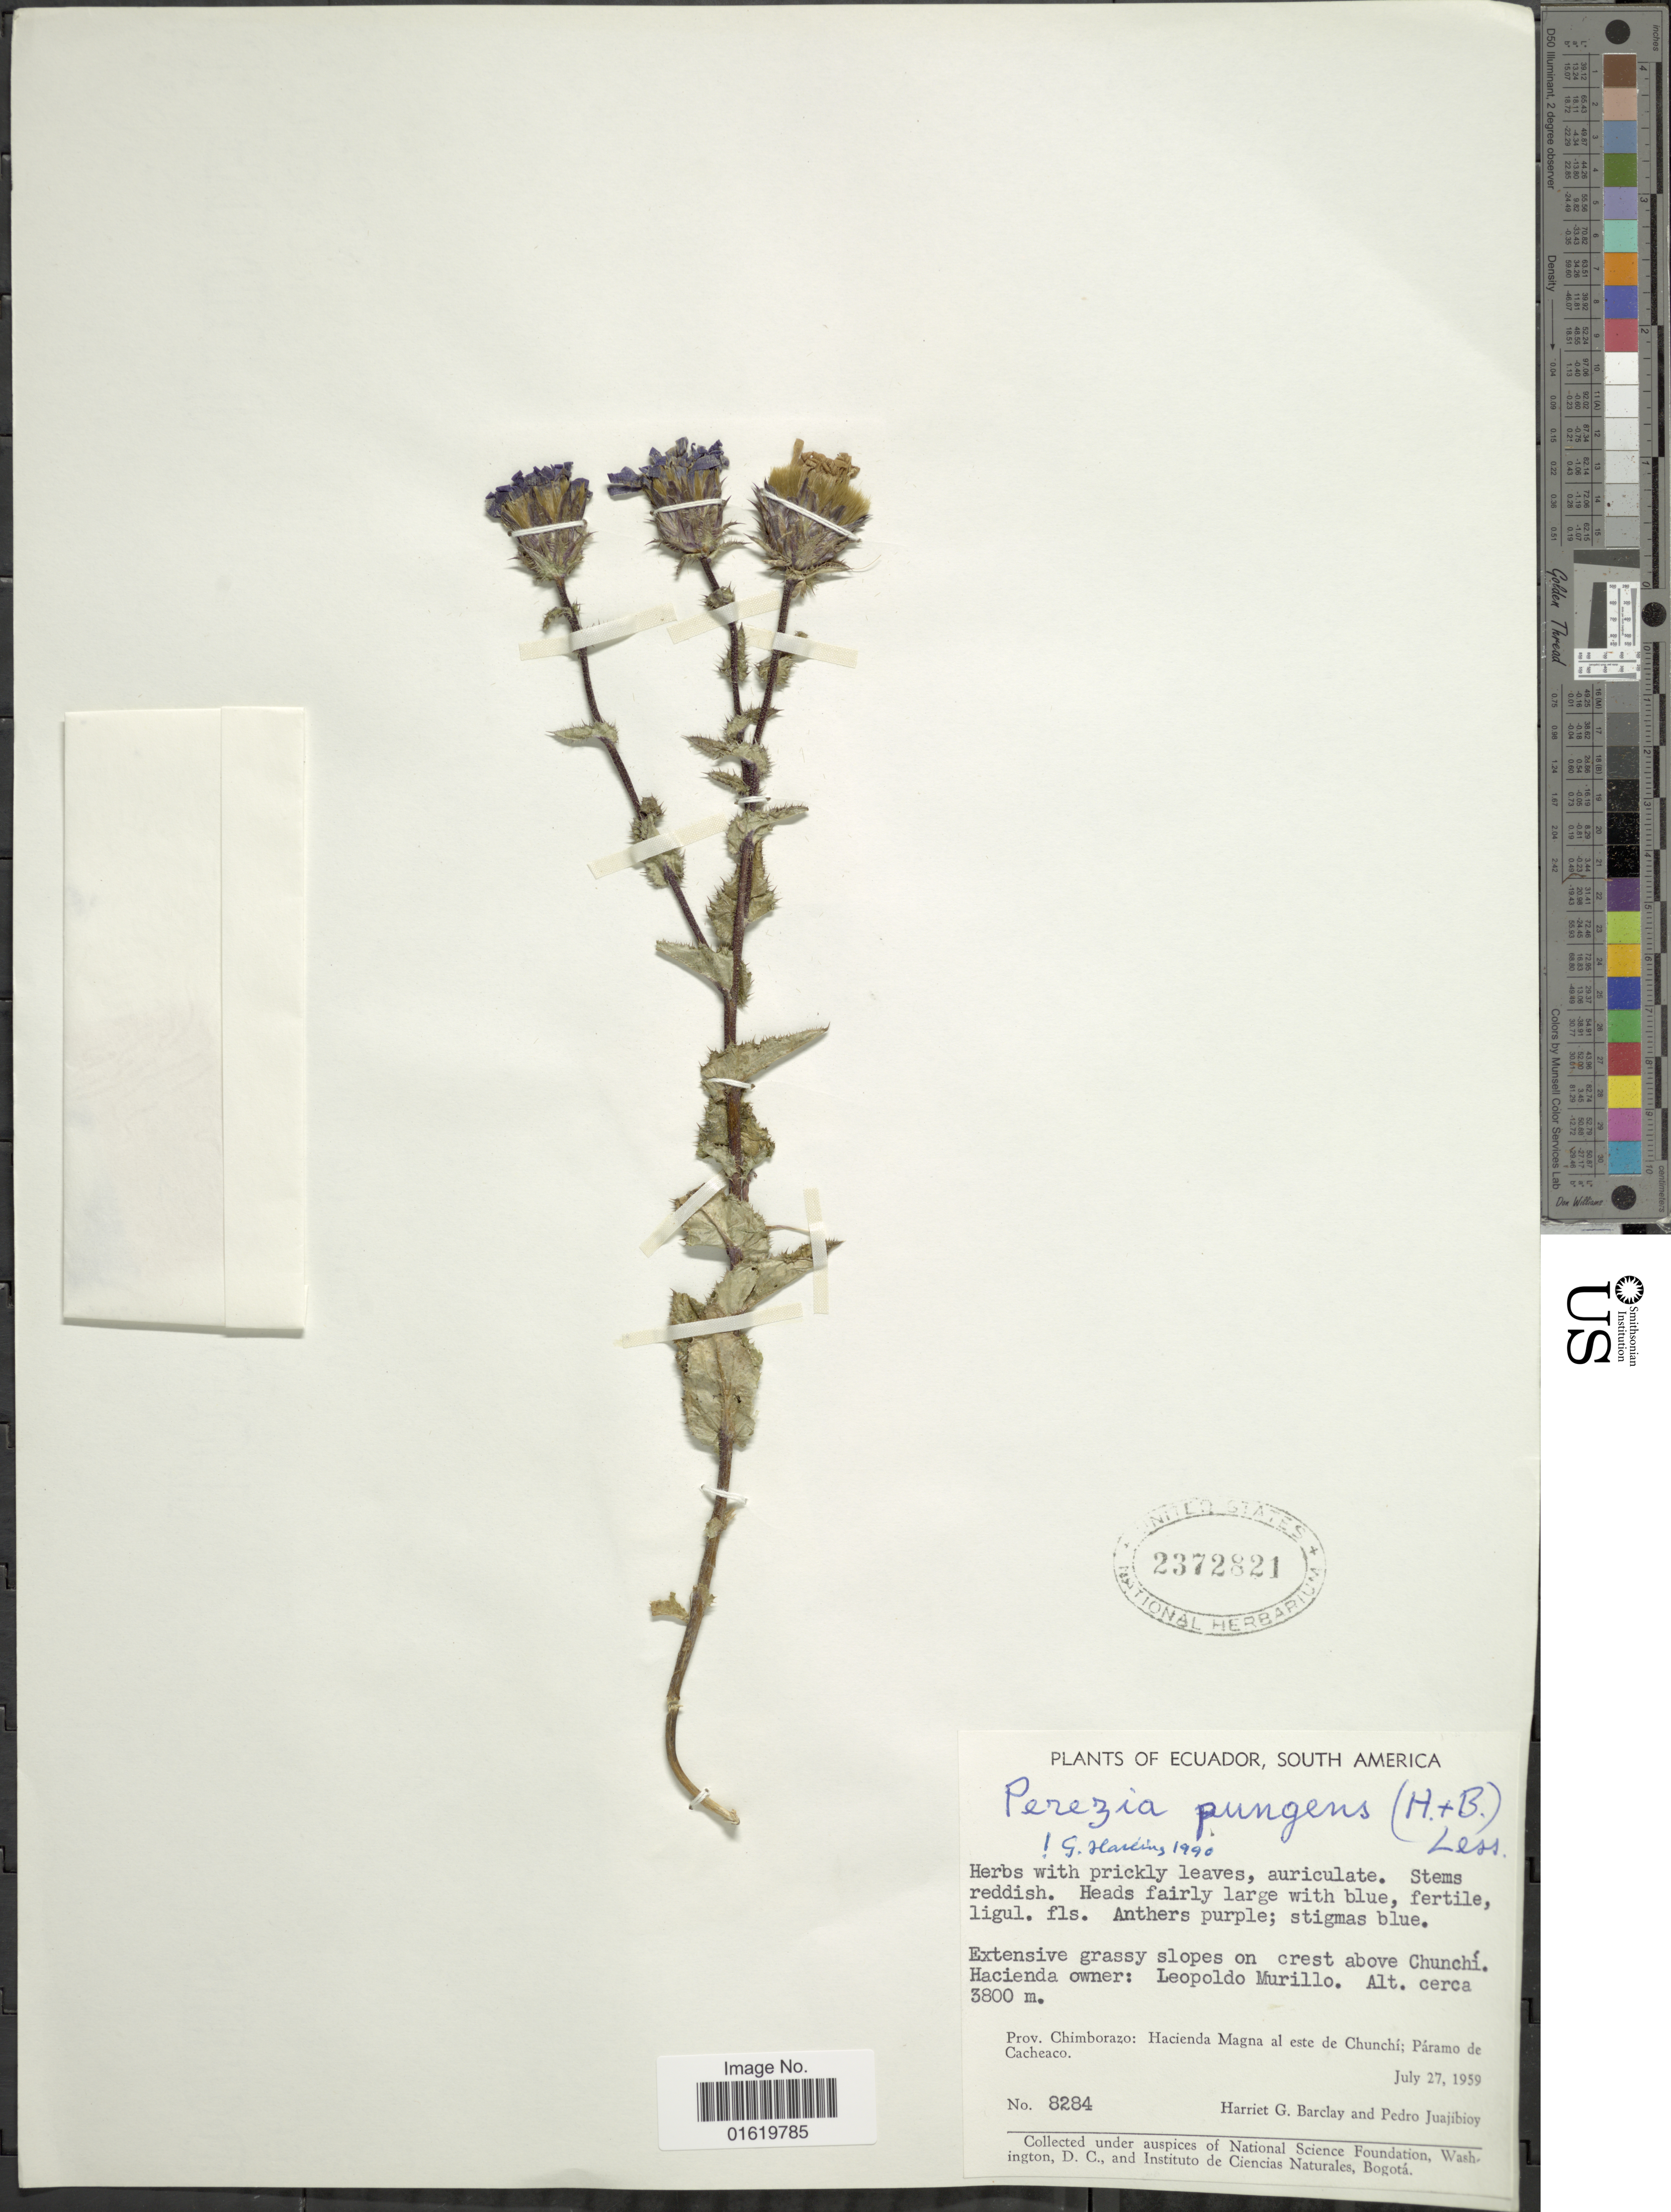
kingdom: Plantae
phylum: Tracheophyta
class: Magnoliopsida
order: Asterales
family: Asteraceae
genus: Perezia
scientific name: Perezia pungens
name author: (Humb. & Bonpl.) Less.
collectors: H. G. Barclay & P. Juajibioy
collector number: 8284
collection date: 1959-07-27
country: Ecuador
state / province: Chimborazo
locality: Extensive grassy slopes on crest above Chunchí. Hacienda owner; Leopoldo Murillo. Prov. Chimborazo: Hacienda Magna al este de Chunchí; Páramo de Cacheaco.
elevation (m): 3800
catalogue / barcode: US 2372821